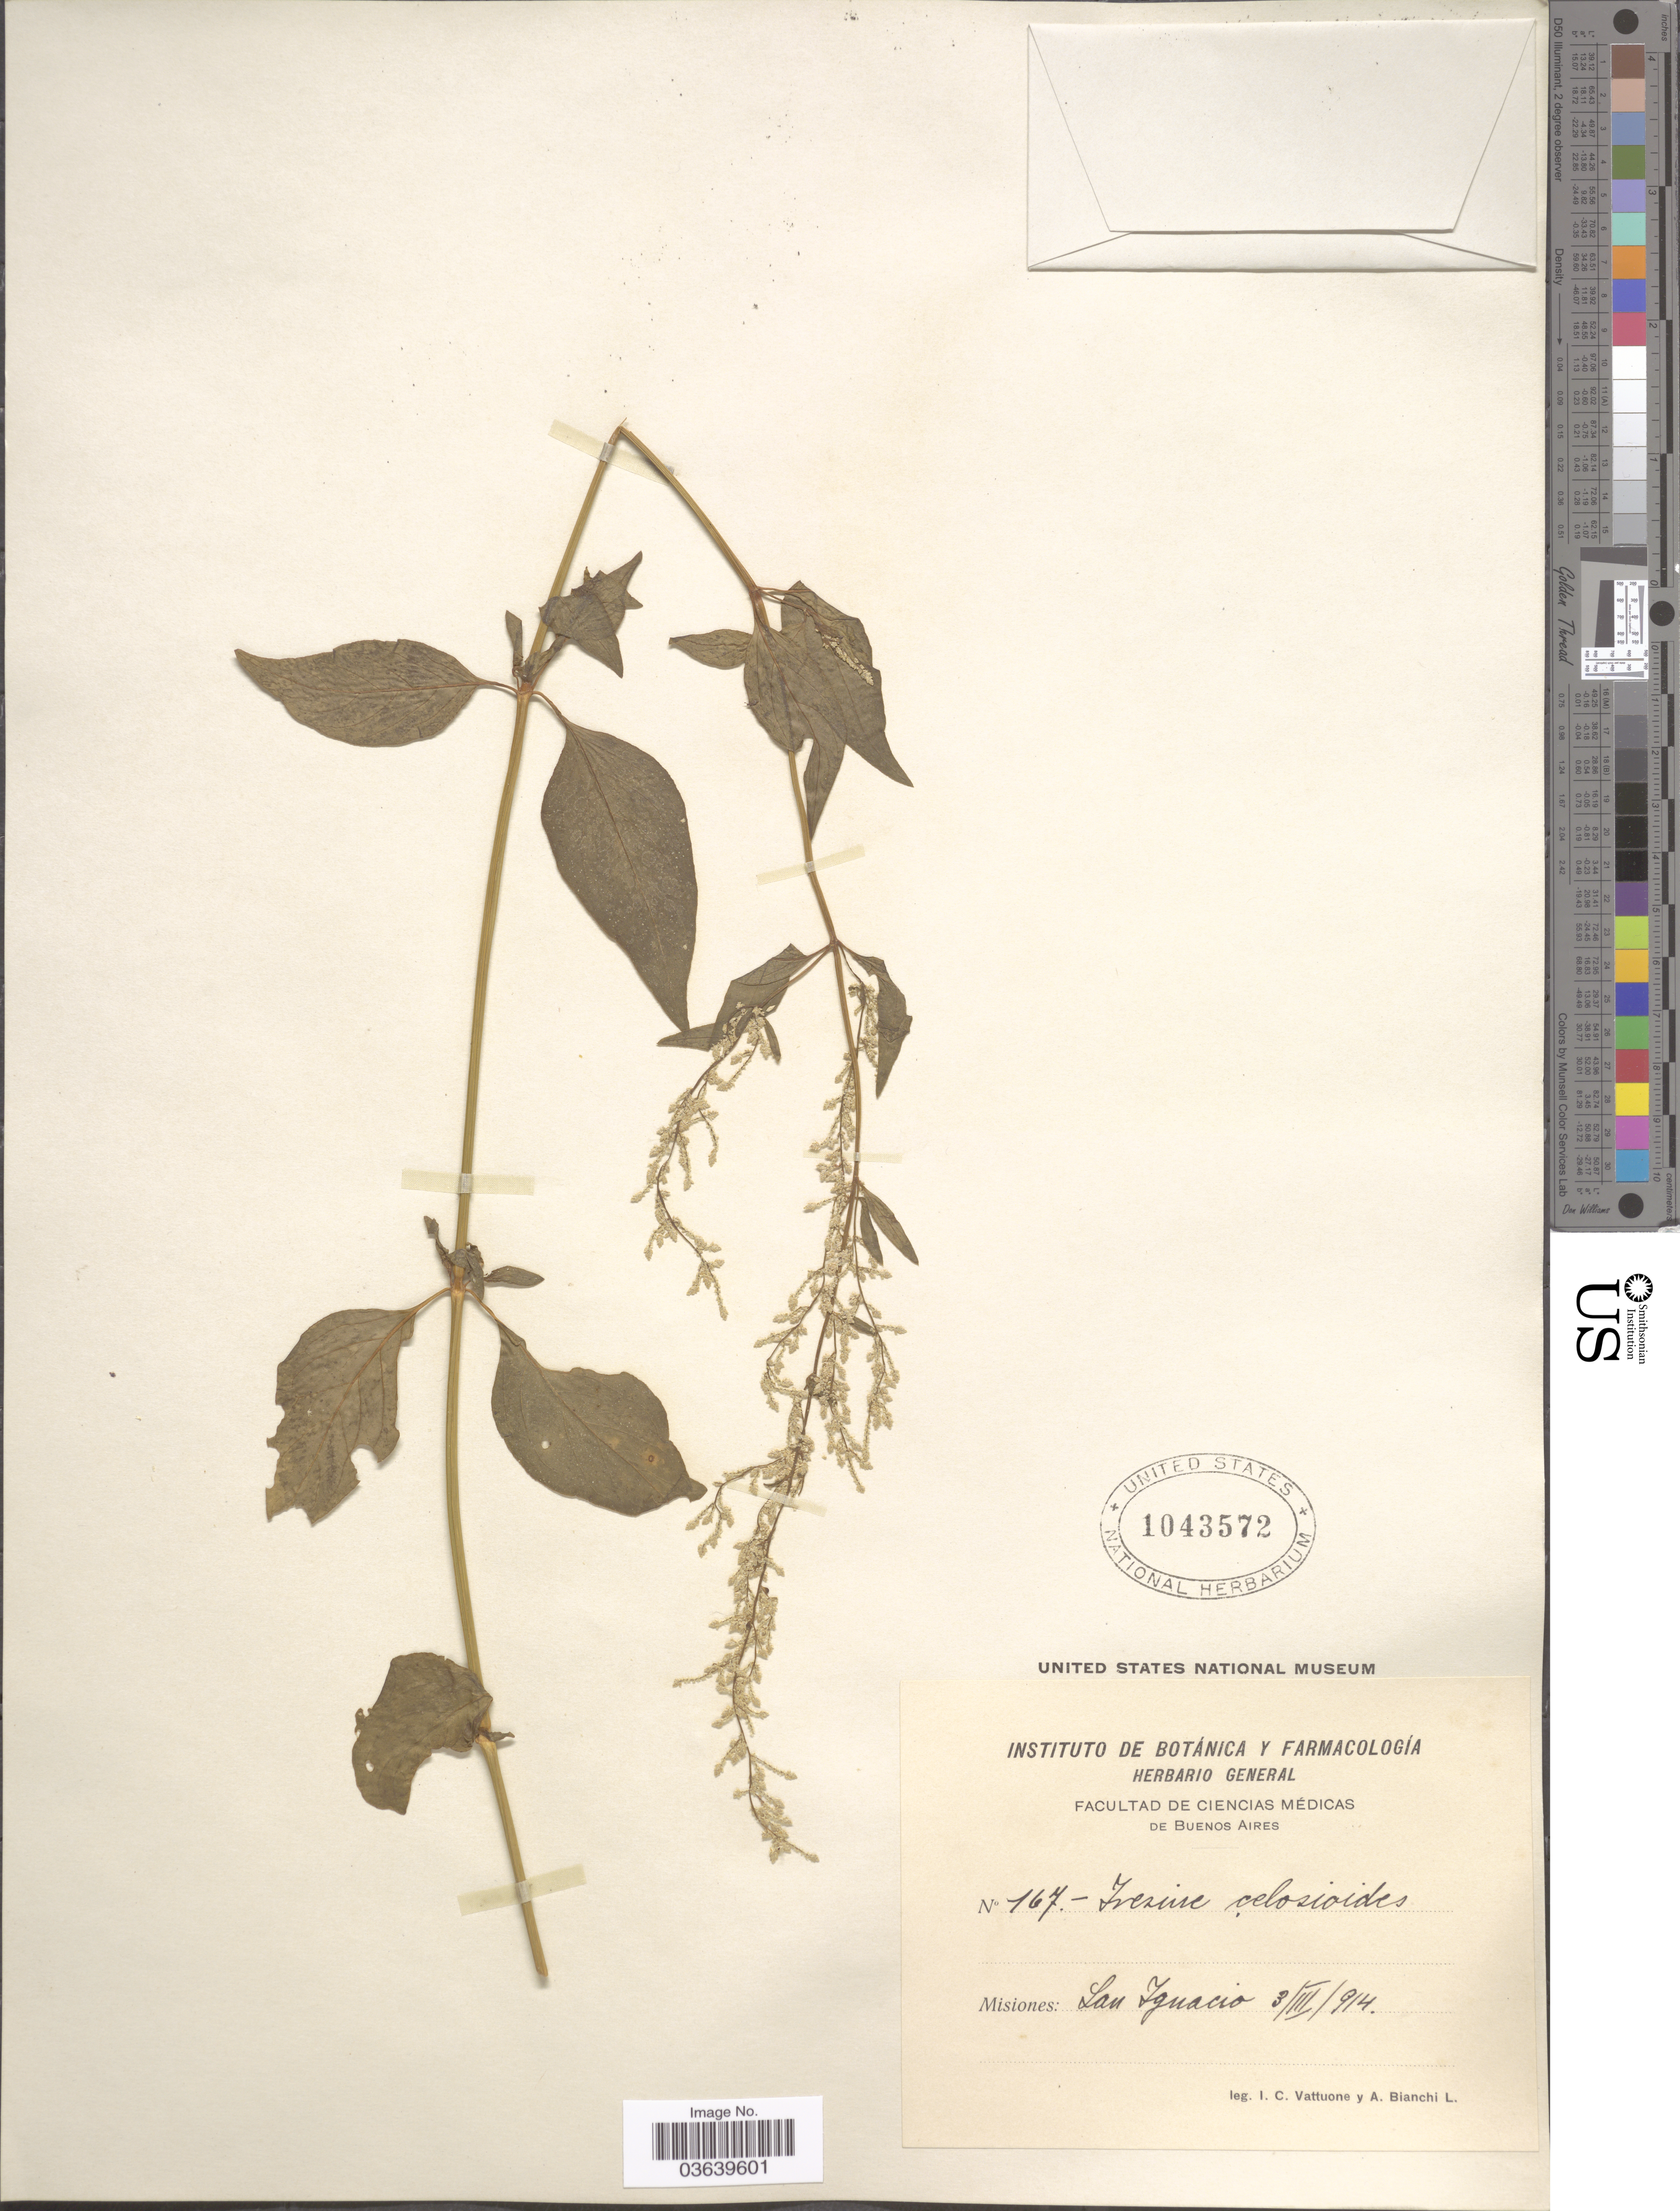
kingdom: Plantae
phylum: Tracheophyta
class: Magnoliopsida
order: Caryophyllales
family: Amaranthaceae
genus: Iresine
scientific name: Iresine diffusa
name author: Humb. & Bonpl. ex Willd.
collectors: I. Vattuone & A. Bianchi L.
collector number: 167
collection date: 1914-03-03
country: Argentina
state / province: Misiones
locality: San Ignacio.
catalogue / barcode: US 1043572